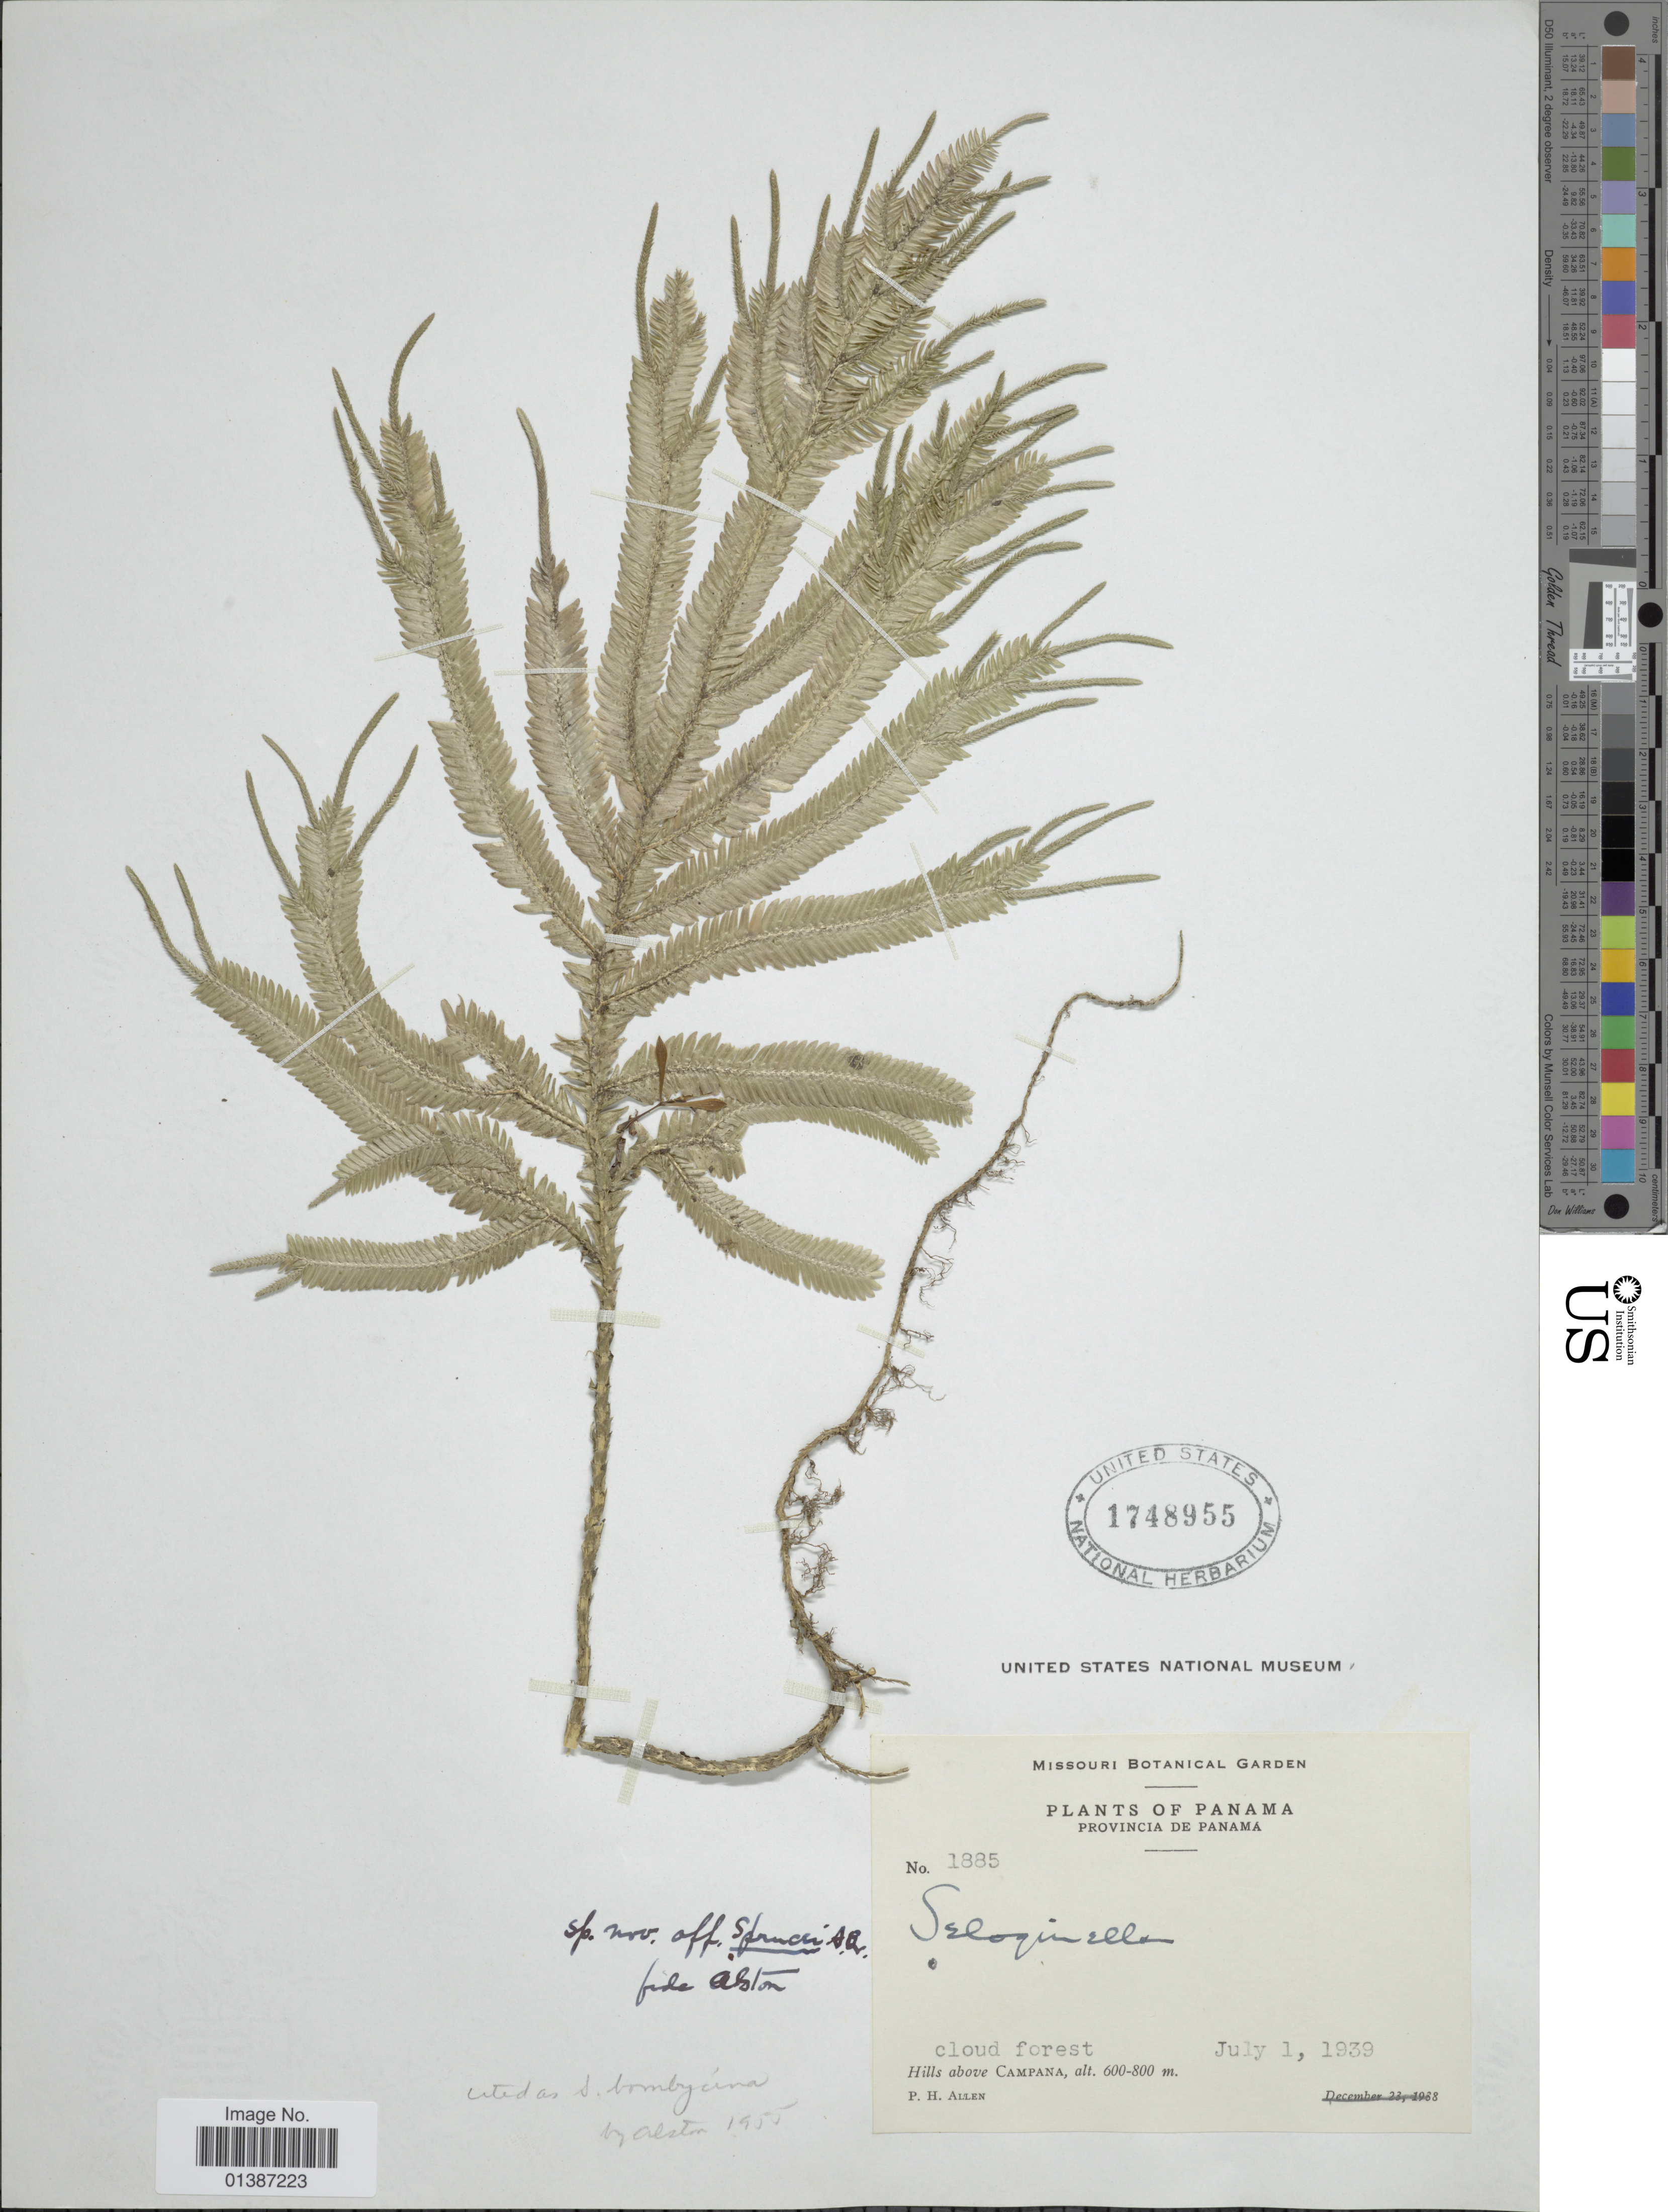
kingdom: Plantae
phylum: Tracheophyta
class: Lycopodiopsida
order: Selaginellales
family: Selaginellaceae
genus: Selaginella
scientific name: Selaginella bombycina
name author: Spring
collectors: P. H. Allen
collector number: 1885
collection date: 1939-07-01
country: Panama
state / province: Panamá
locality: Hills above Campana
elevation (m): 600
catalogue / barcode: US 1748955